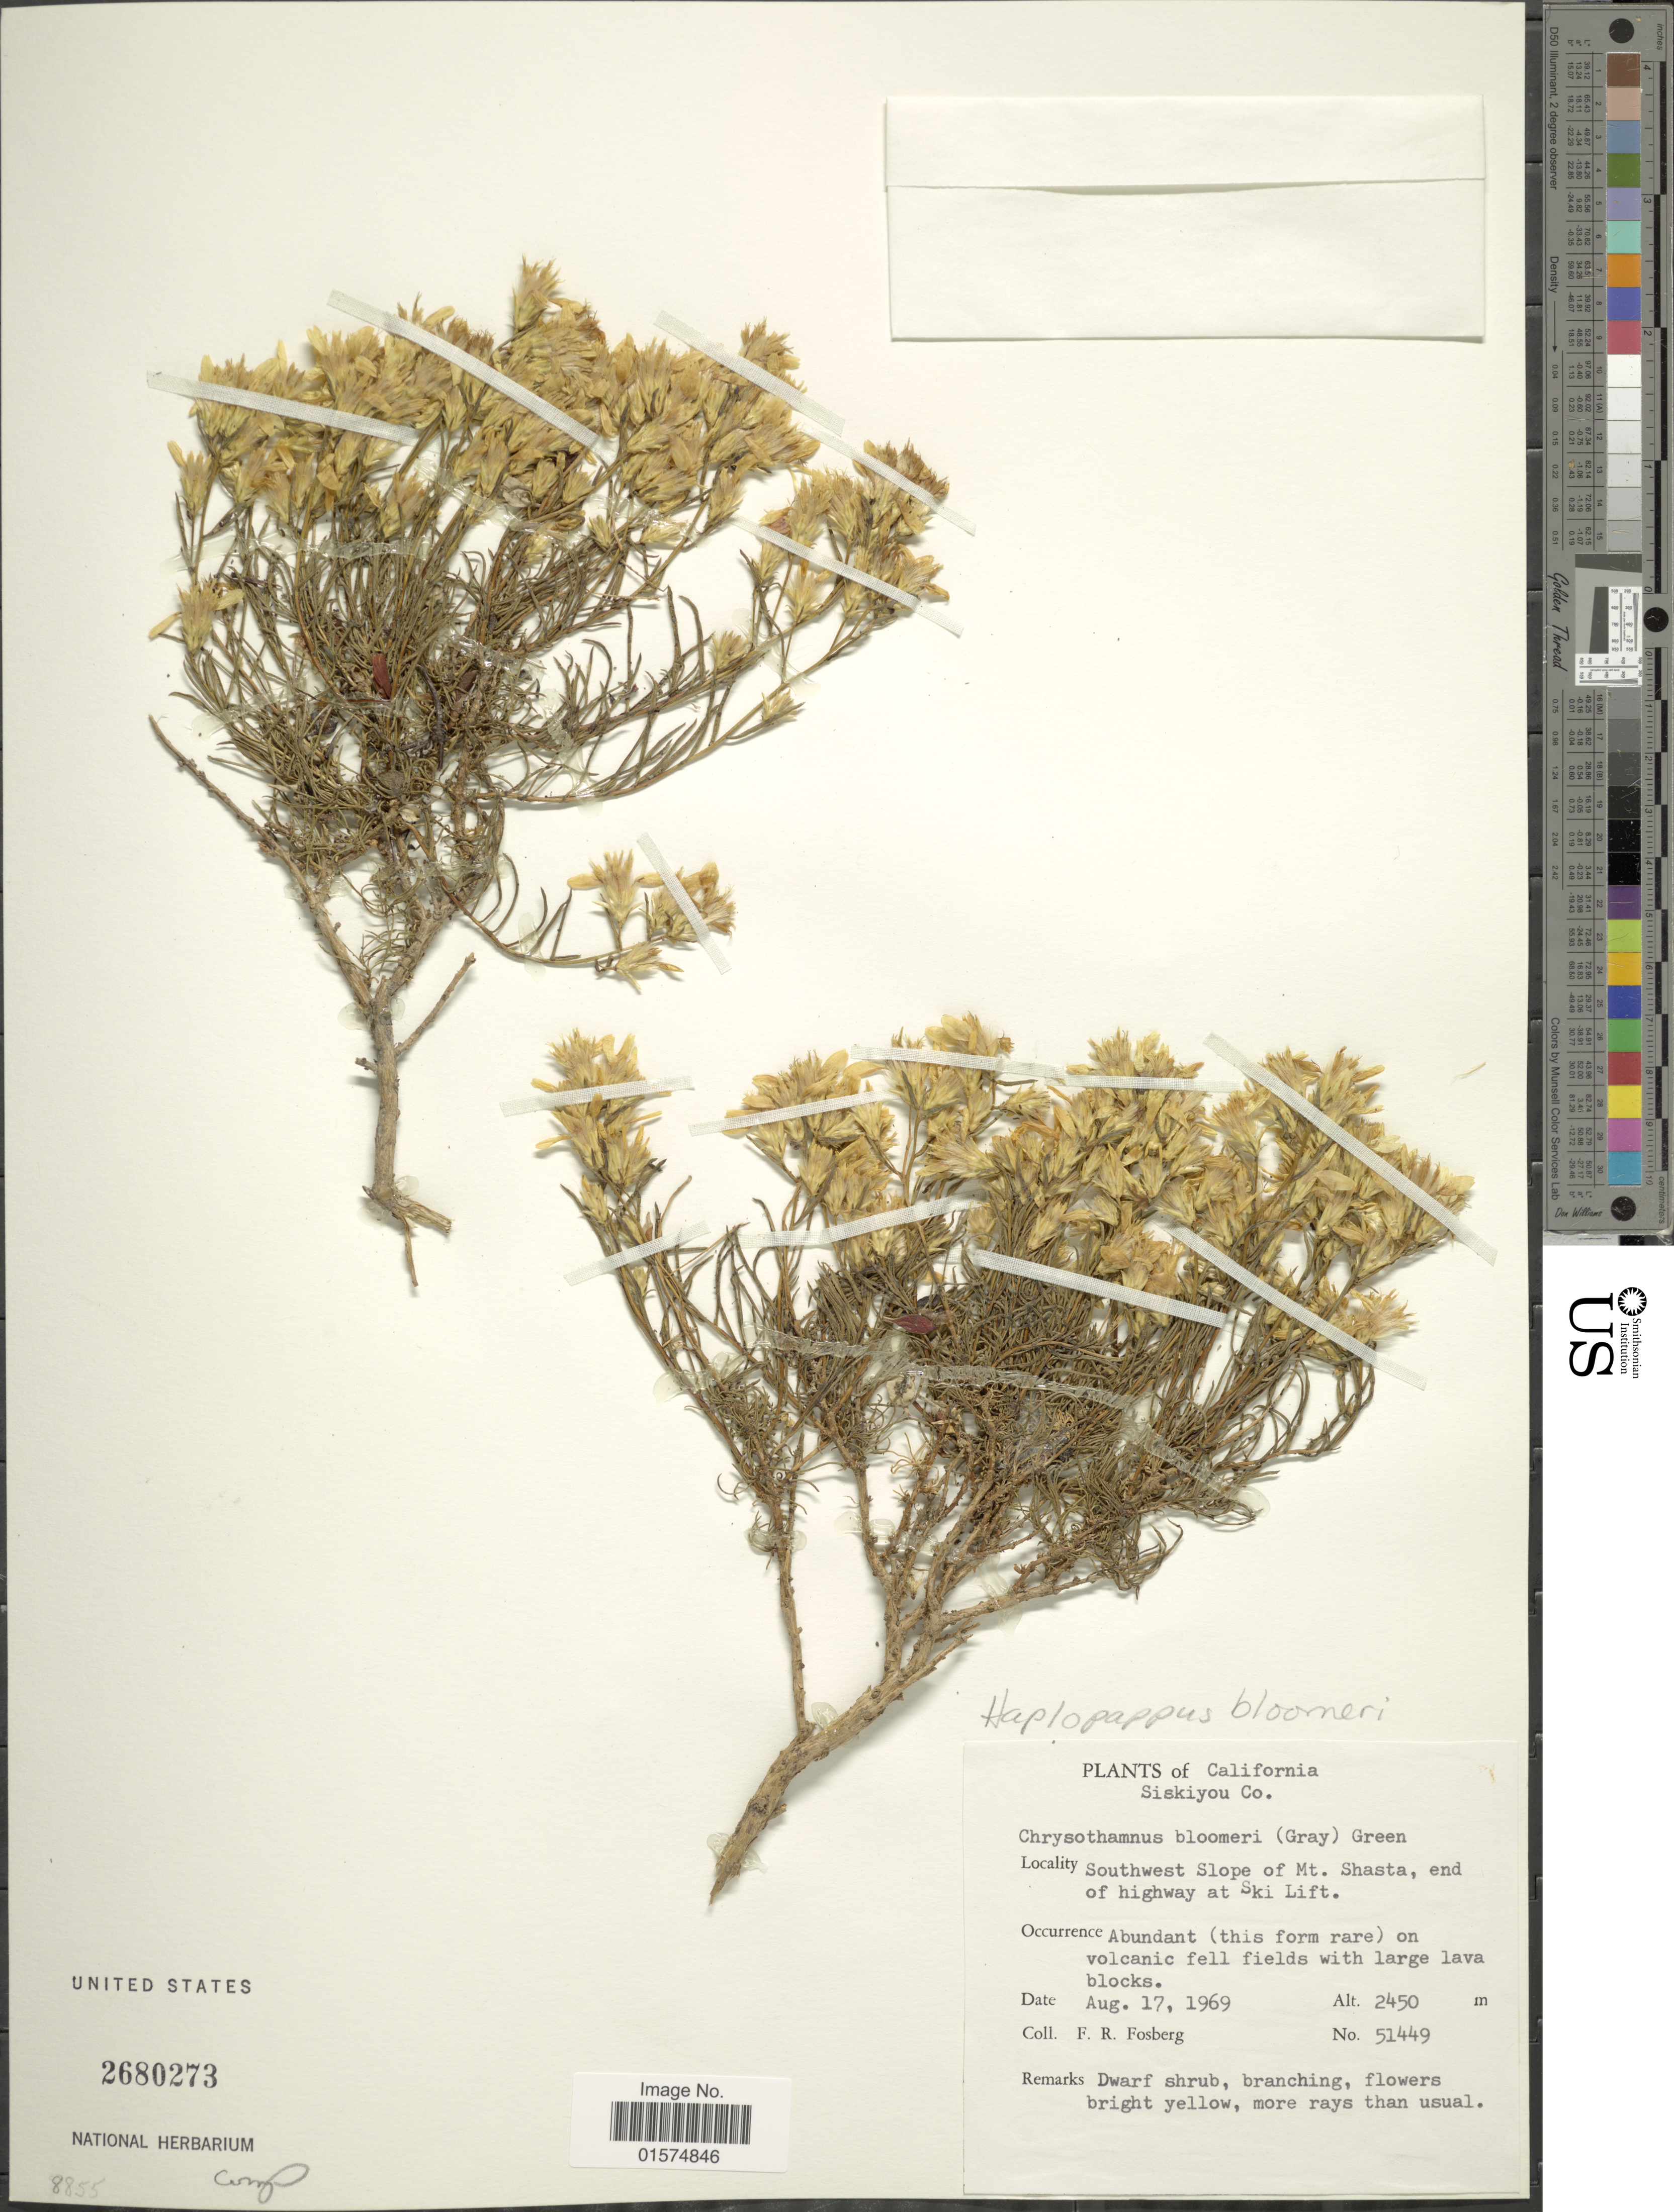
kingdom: Plantae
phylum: Tracheophyta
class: Magnoliopsida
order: Asterales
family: Asteraceae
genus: Ericameria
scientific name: Ericameria bloomeri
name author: (A. Gray) J.F. Macbr.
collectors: F. R. Fosberg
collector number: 51449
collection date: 1969-08-17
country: United States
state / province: California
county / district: Siskiyou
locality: Siskiyou Co. Southwest slope of Mt. Shasta, end of highway at Ski Lift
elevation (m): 2450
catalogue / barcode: US 2680273